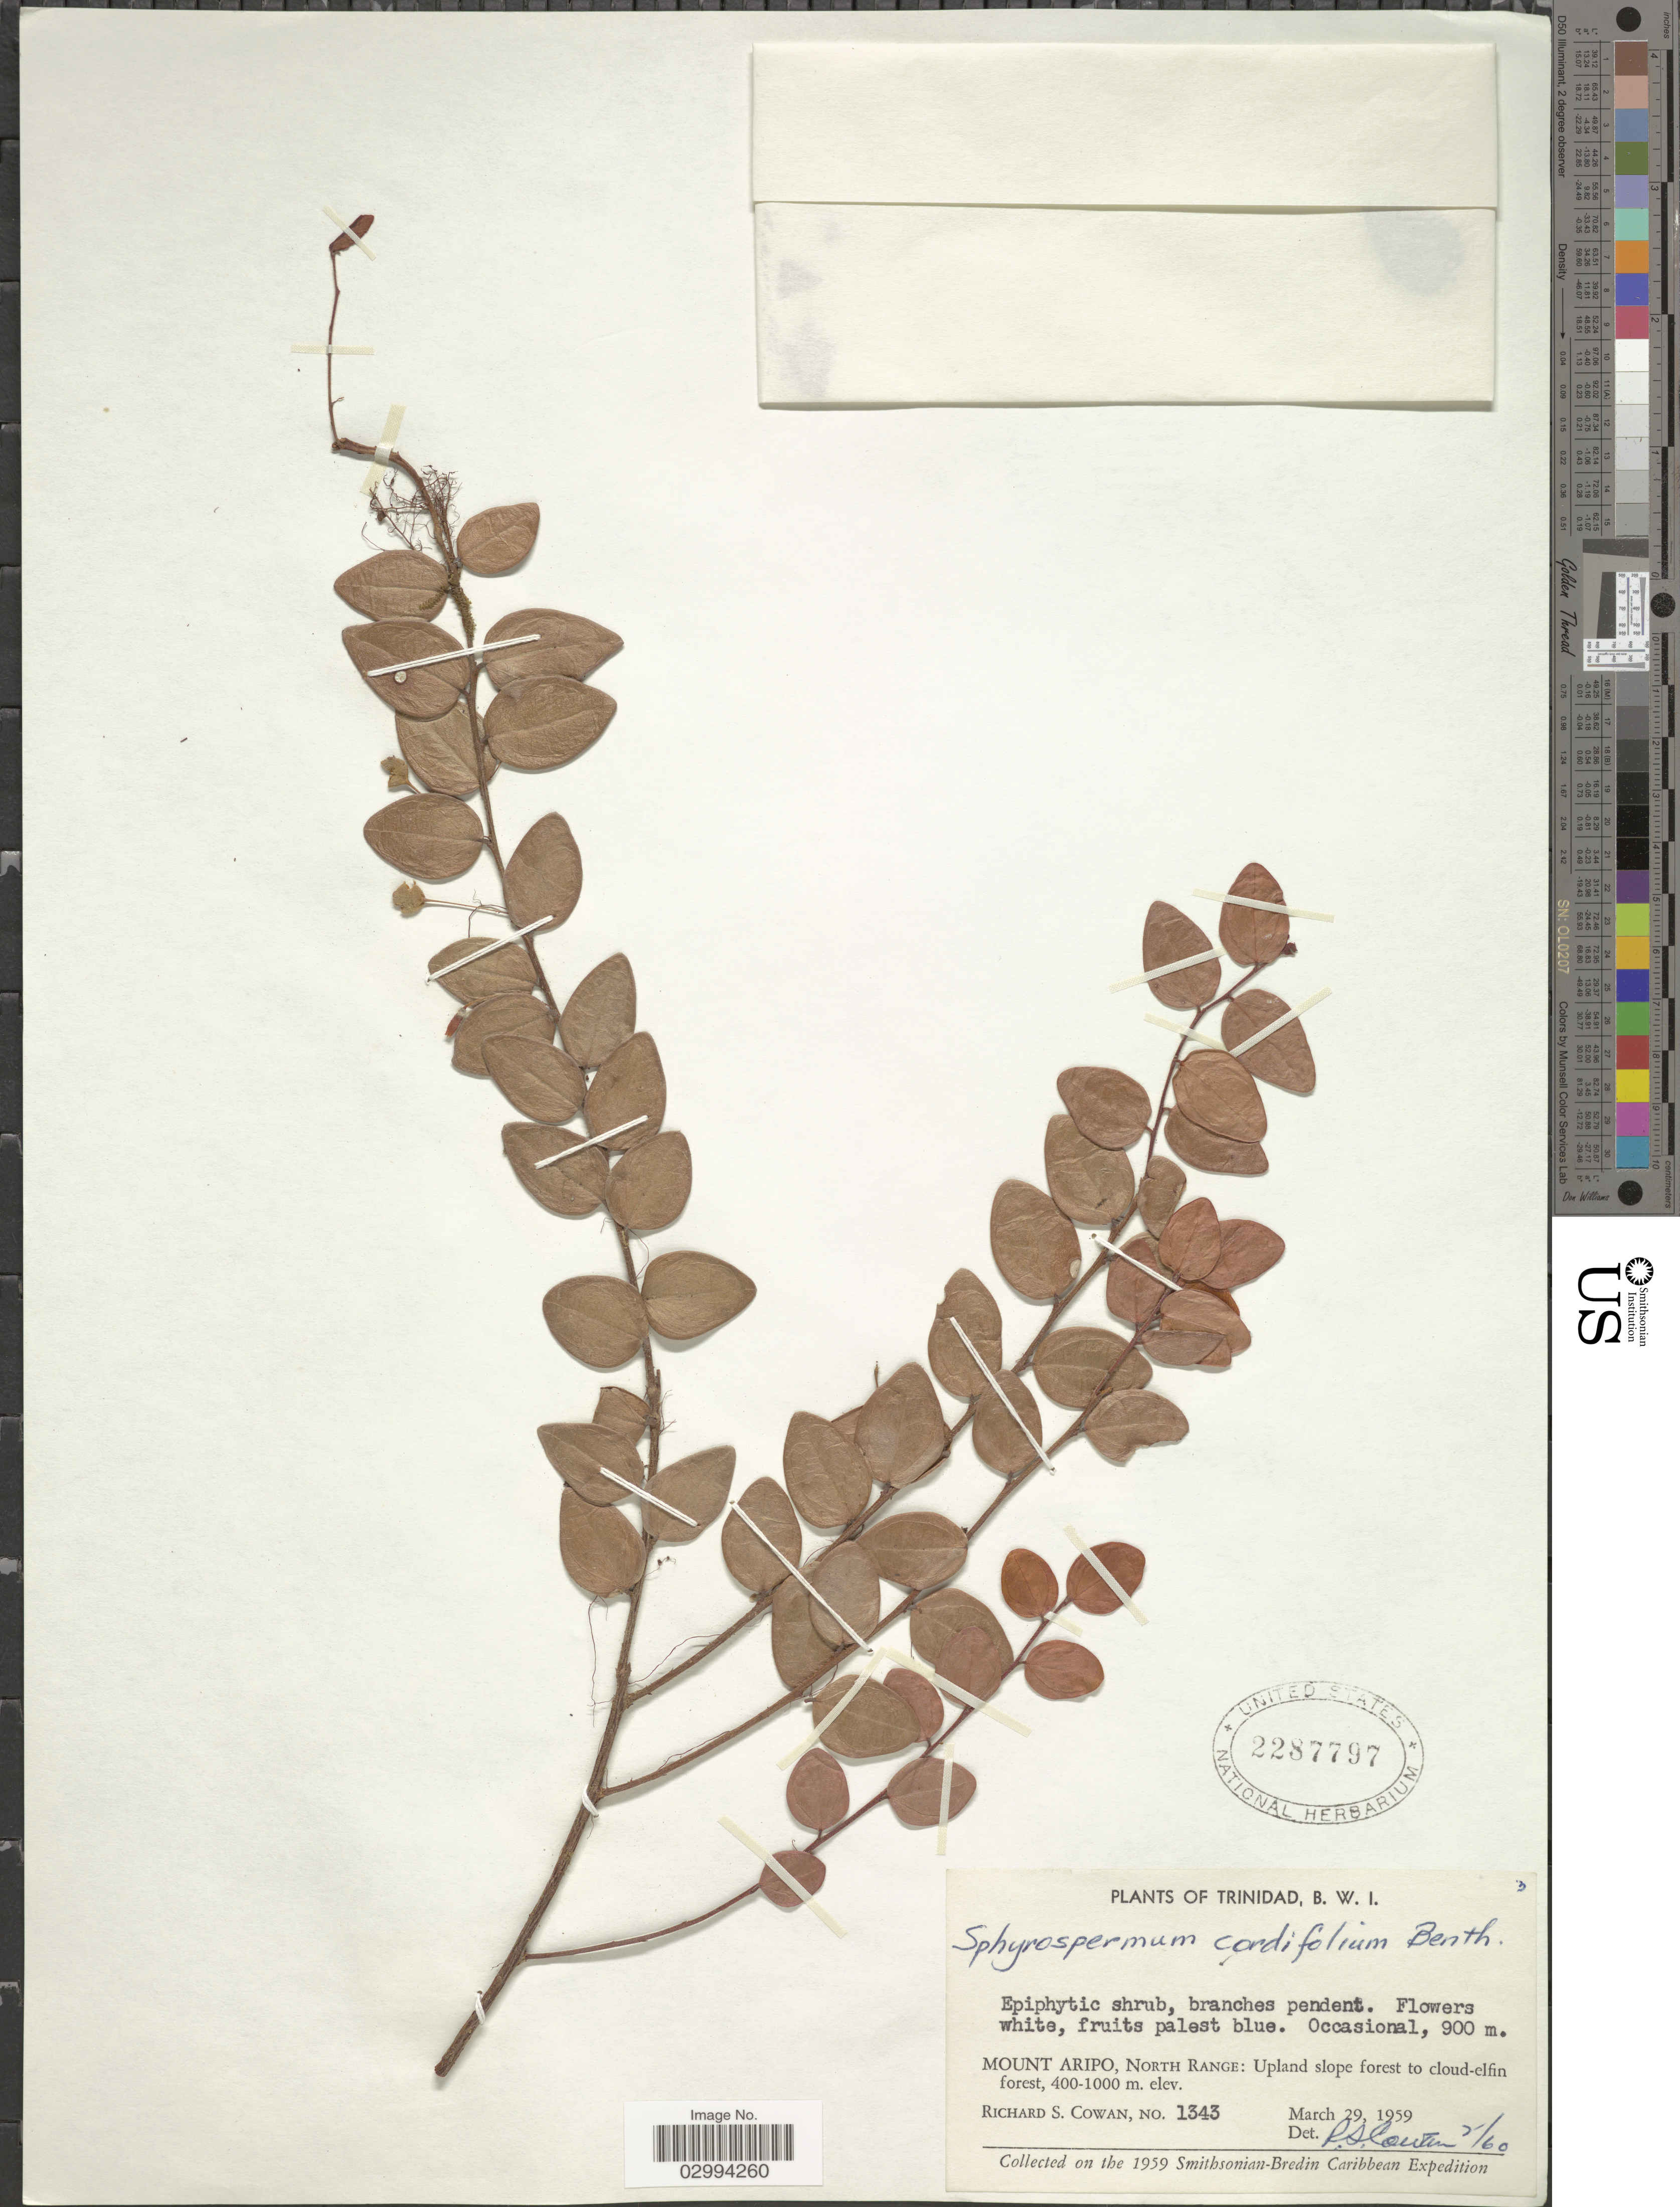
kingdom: Plantae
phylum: Tracheophyta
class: Magnoliopsida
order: Ericales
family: Ericaceae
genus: Sphyrospermum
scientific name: Sphyrospermum cordifolium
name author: Benth.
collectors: R. S. Cowan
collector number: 1343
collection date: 1959-03-29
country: Trinidad and Tobago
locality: Trinidad, B.W.I., Mount Aripo, North Range.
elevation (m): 900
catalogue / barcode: US 2287797